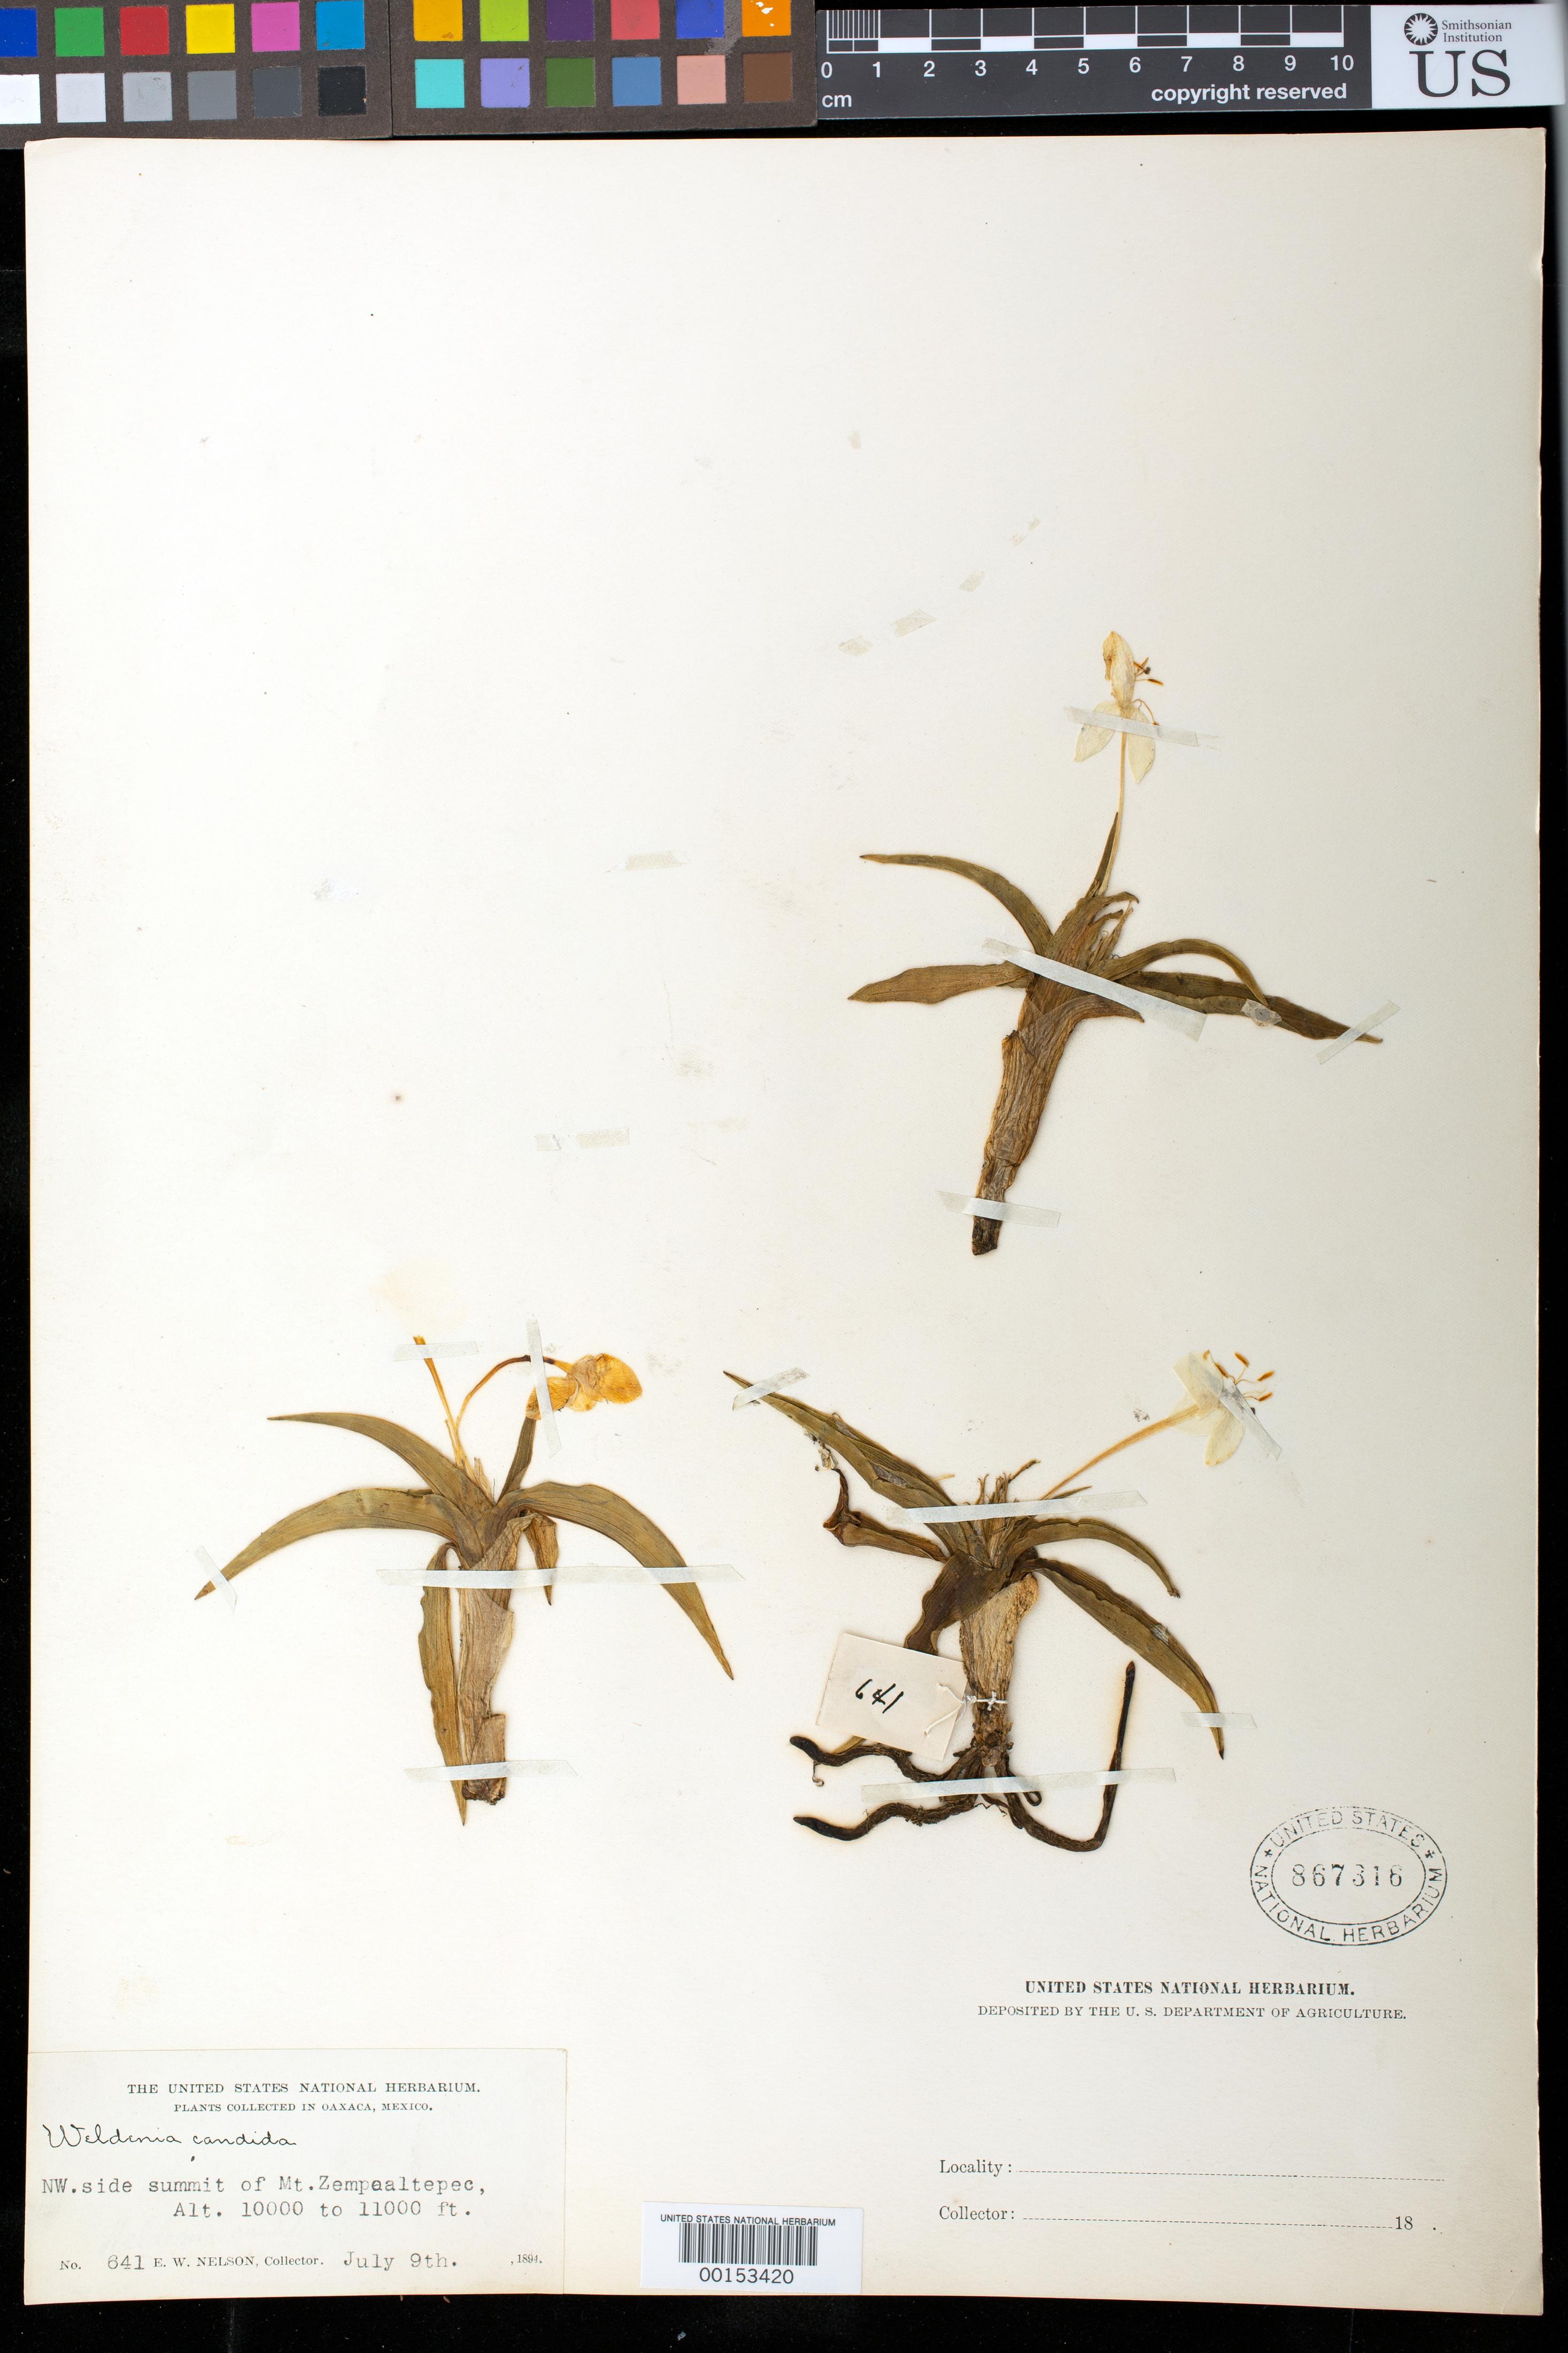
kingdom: Plantae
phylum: Tracheophyta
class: Liliopsida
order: Commelinales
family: Commelinaceae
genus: Weldenia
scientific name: Weldenia candida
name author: Schult. f.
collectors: E. W. Nelson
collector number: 641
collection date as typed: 09 Jul 1894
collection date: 1894-07-09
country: Mexico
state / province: Oaxaca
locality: Zempoaltepec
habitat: Nw side of summit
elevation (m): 3050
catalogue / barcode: US 867316